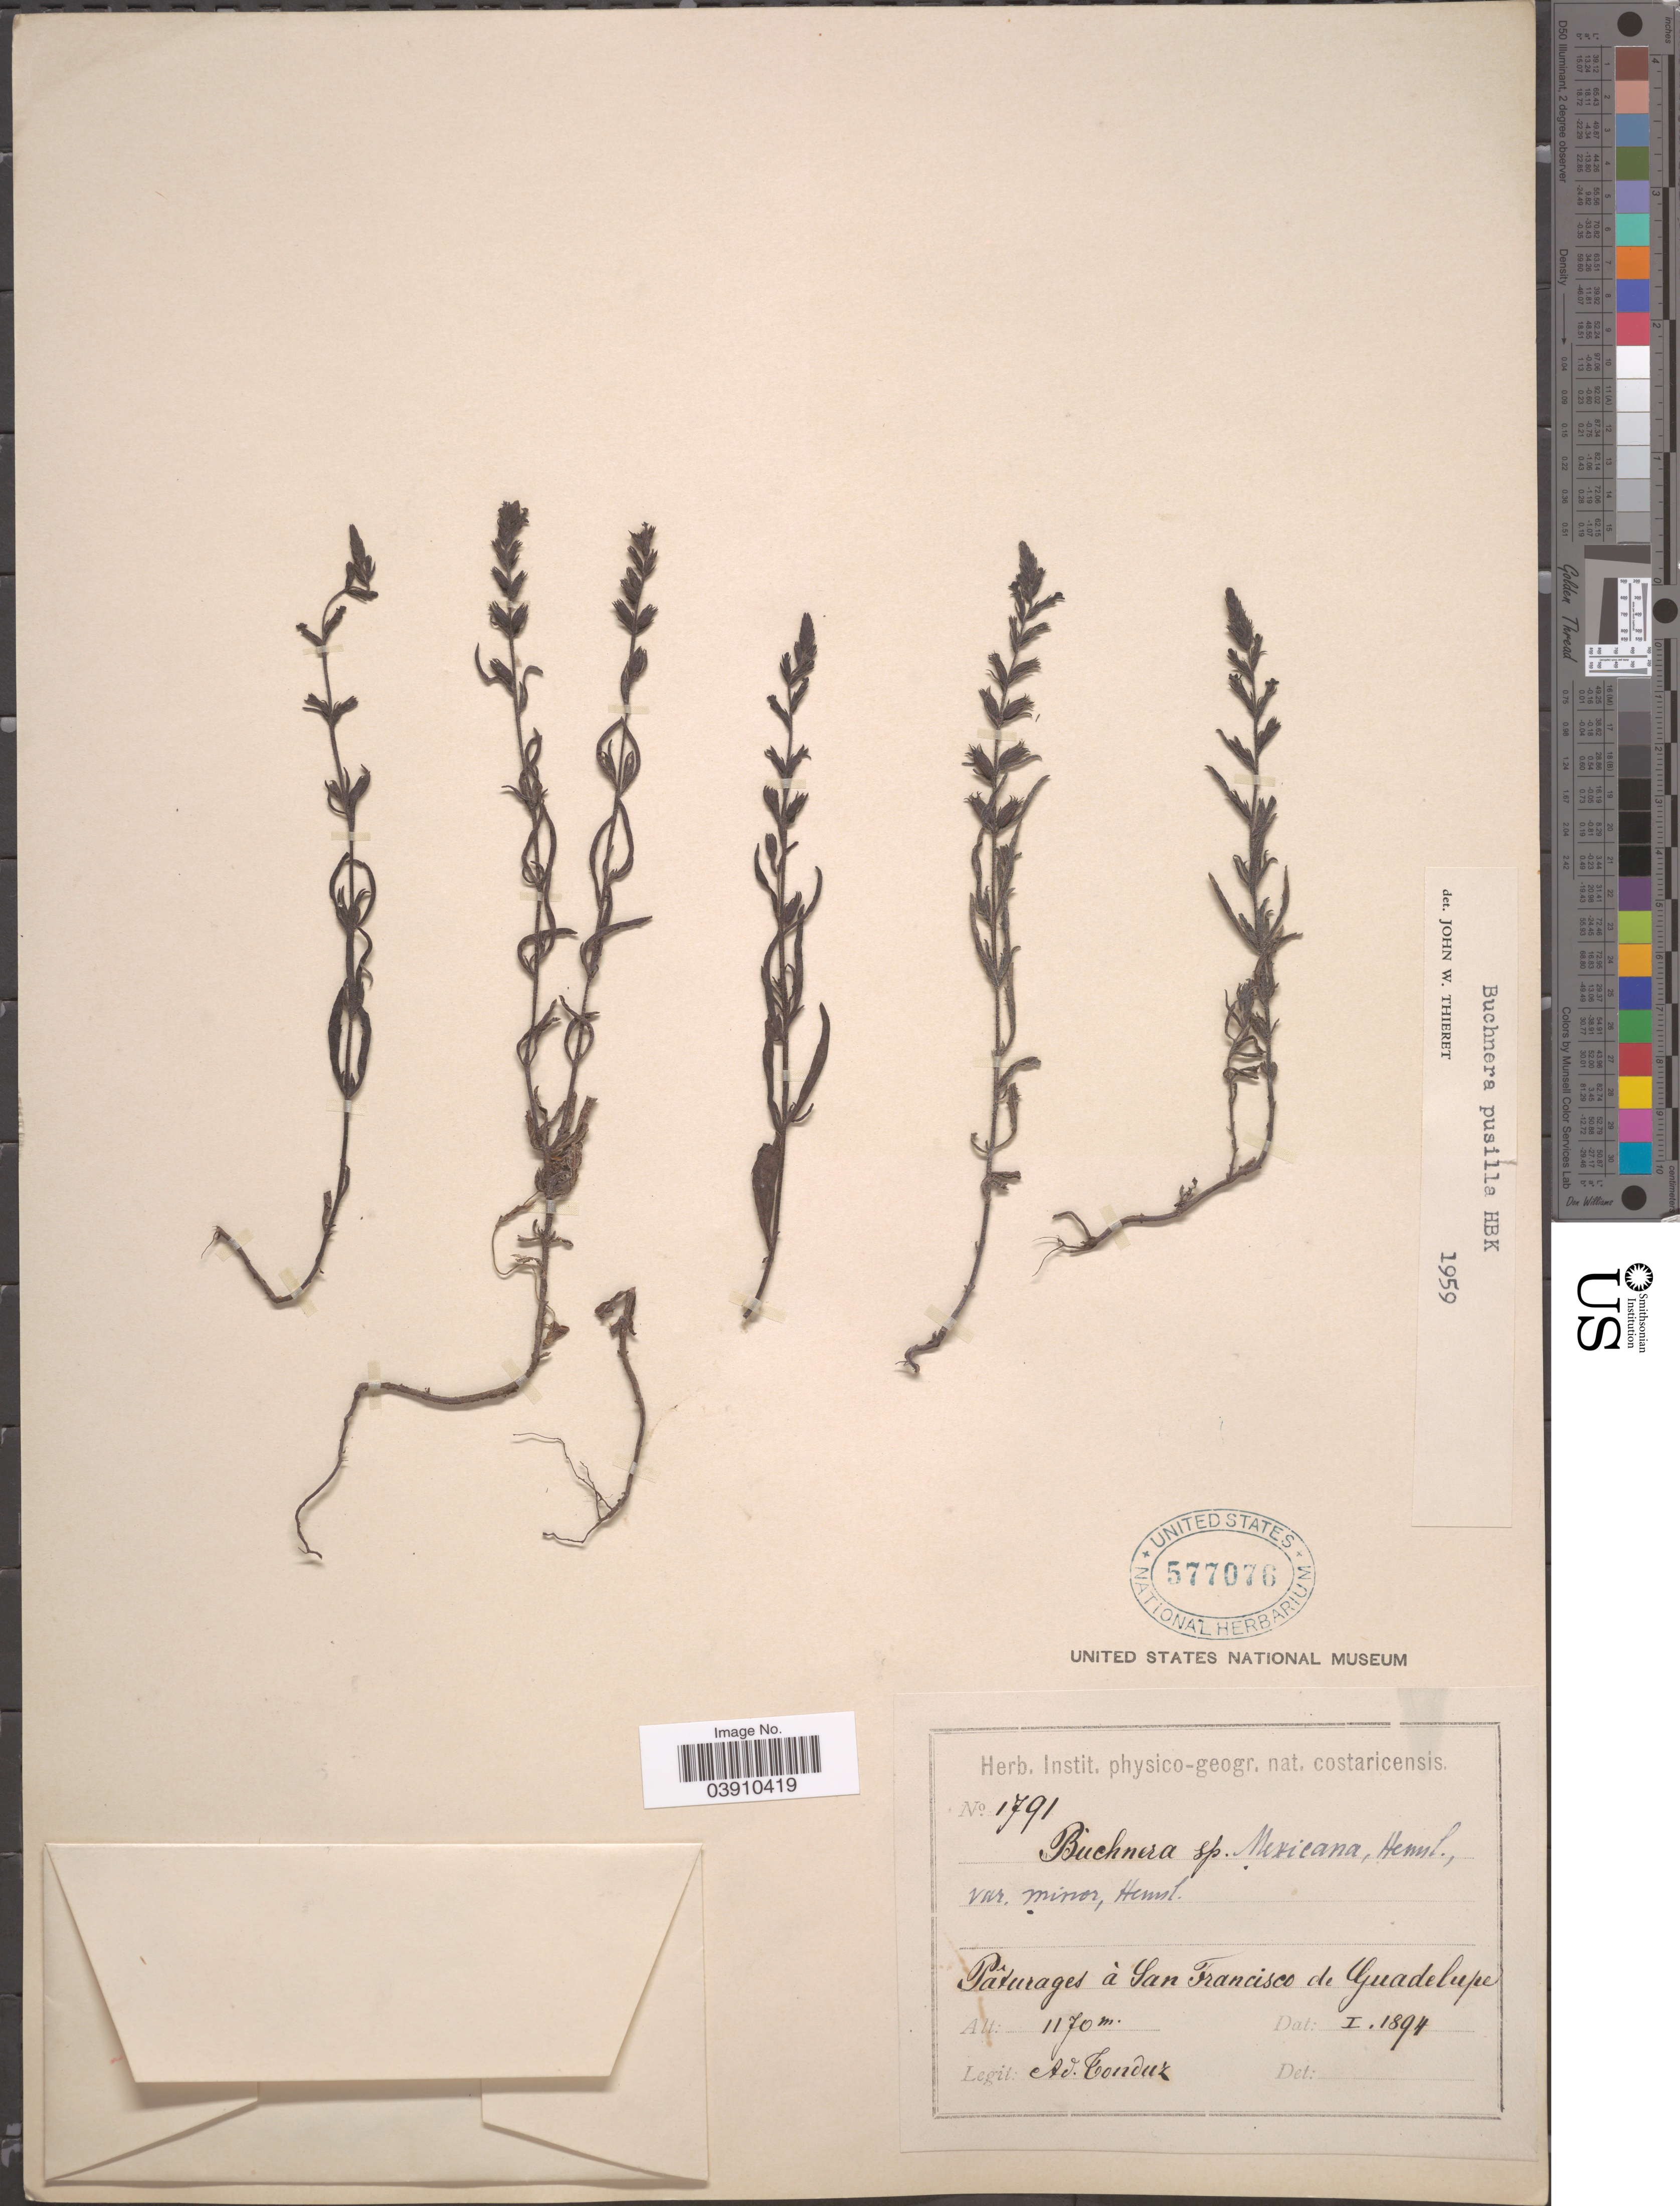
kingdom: Plantae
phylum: Tracheophyta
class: Magnoliopsida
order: Lamiales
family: Orobanchaceae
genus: Buchnera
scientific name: Buchnera pusilla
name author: Kunth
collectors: A. Tonduz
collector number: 1791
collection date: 1894-01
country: Costa Rica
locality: Pâturages à San Francisco de Guadelupe.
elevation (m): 1170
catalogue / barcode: US 577076